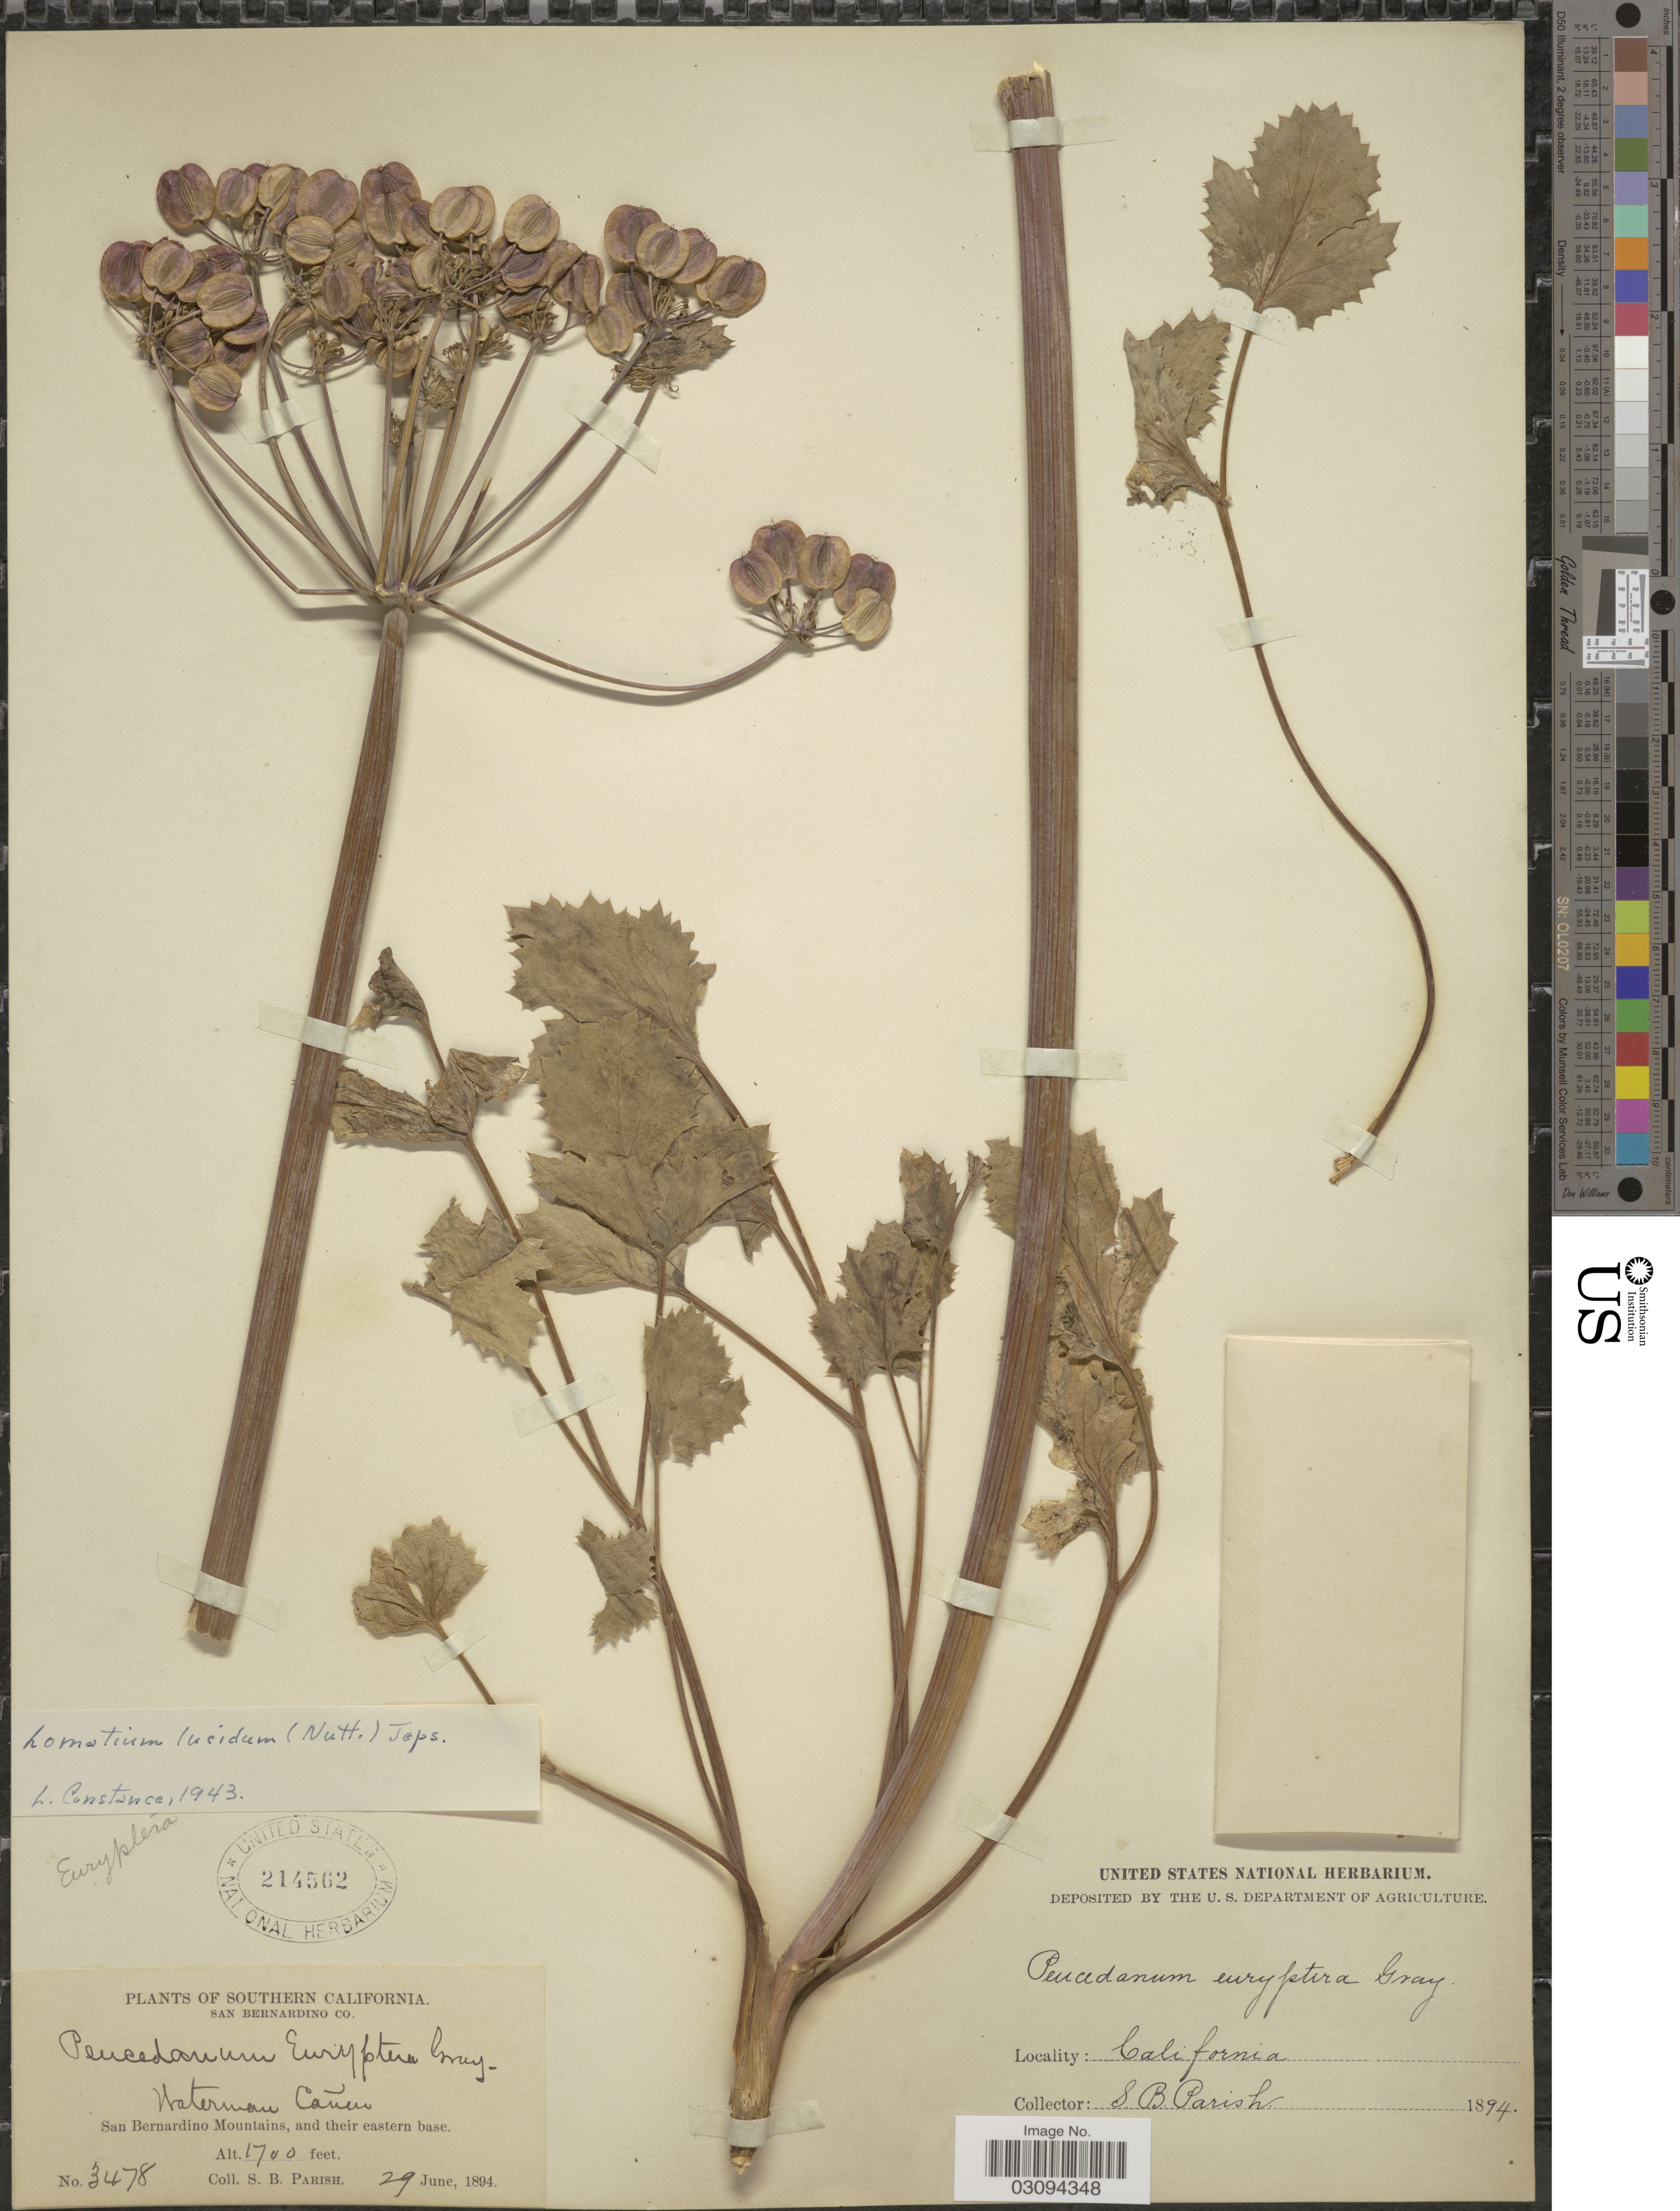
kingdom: Plantae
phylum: Tracheophyta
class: Magnoliopsida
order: Apiales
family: Apiaceae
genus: Lomatium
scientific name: Lomatium lucidum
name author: (Nutt. ex Torr. & A. Gray) Jeps.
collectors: S. B. Parish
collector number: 3478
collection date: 1894-06-29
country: United States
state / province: California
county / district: San Bernardino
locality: Southern California. San Bernardino Co. Waterman Cañon. San Bernardino Mountains, and their eastern base.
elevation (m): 518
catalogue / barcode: US 214562